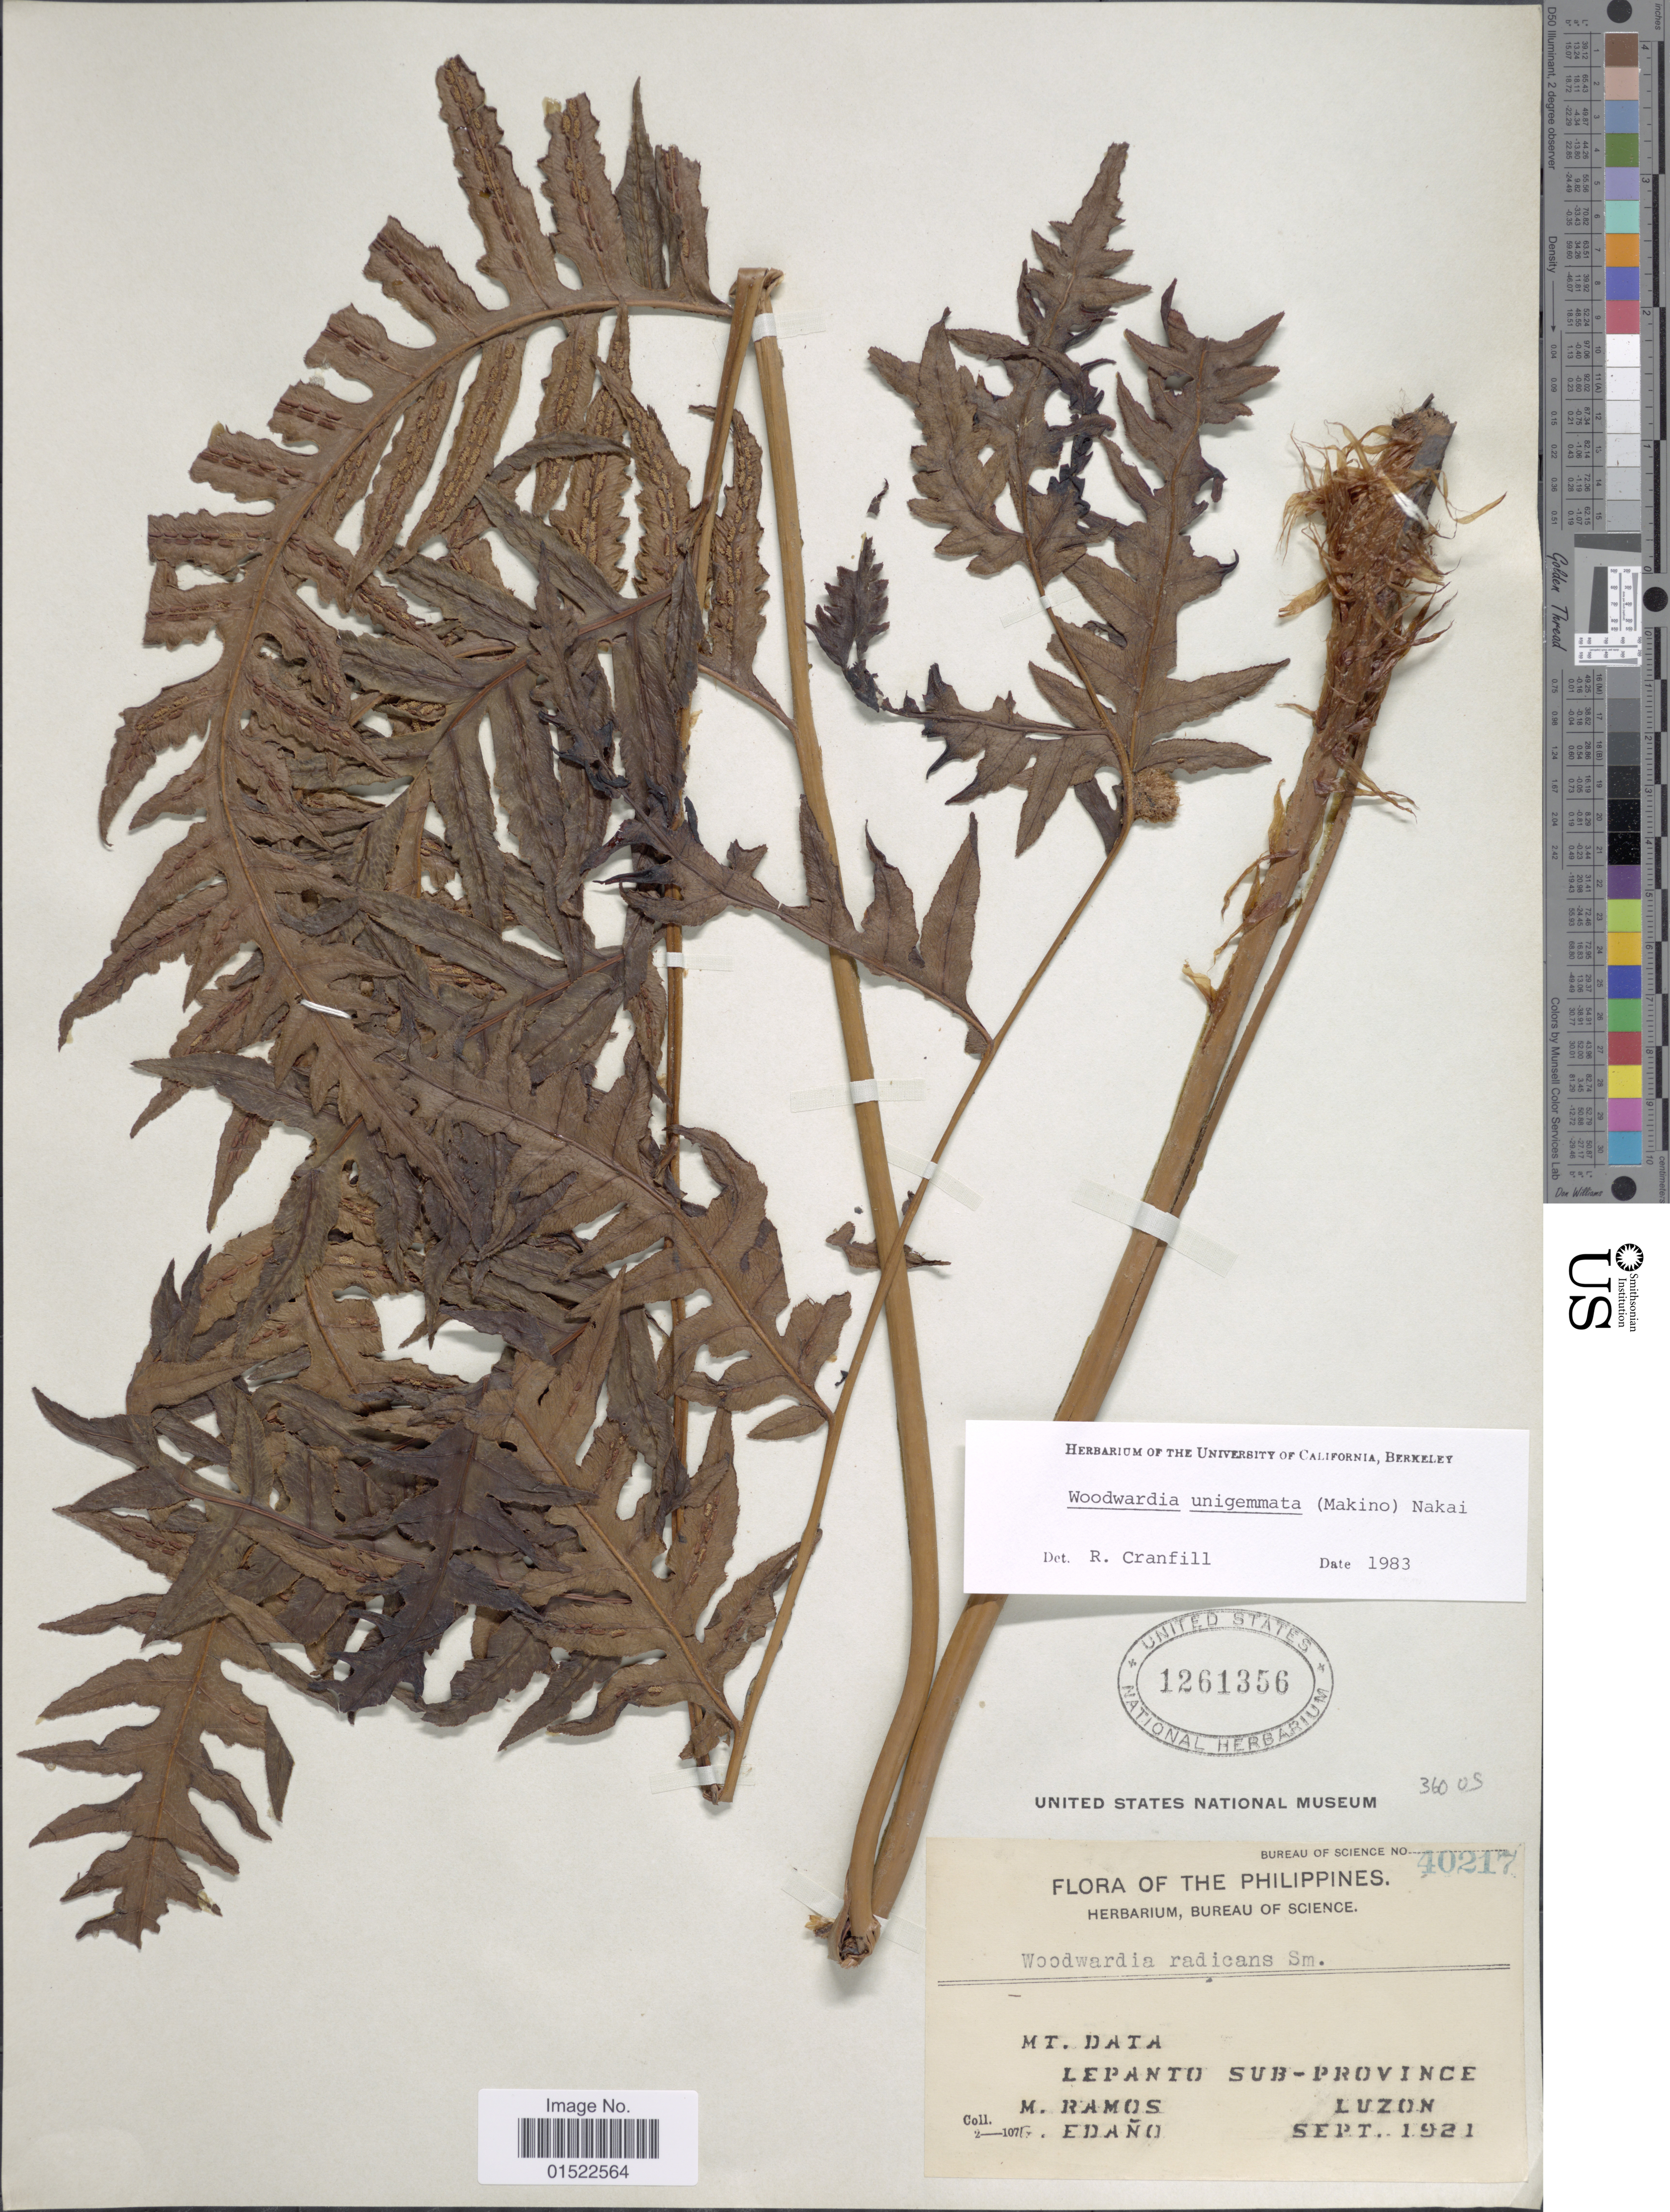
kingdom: Plantae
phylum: Tracheophyta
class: Polypodiopsida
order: Polypodiales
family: Blechnaceae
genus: Woodwardia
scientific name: Woodwardia unigemmata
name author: (Makino) Nakai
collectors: M. Ramos & G. Edaño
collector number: Bureau of Science 40217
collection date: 1921-09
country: Philippines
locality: Mt. Data, Lepanto Sub-Province, Luzon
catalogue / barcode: US 1261356